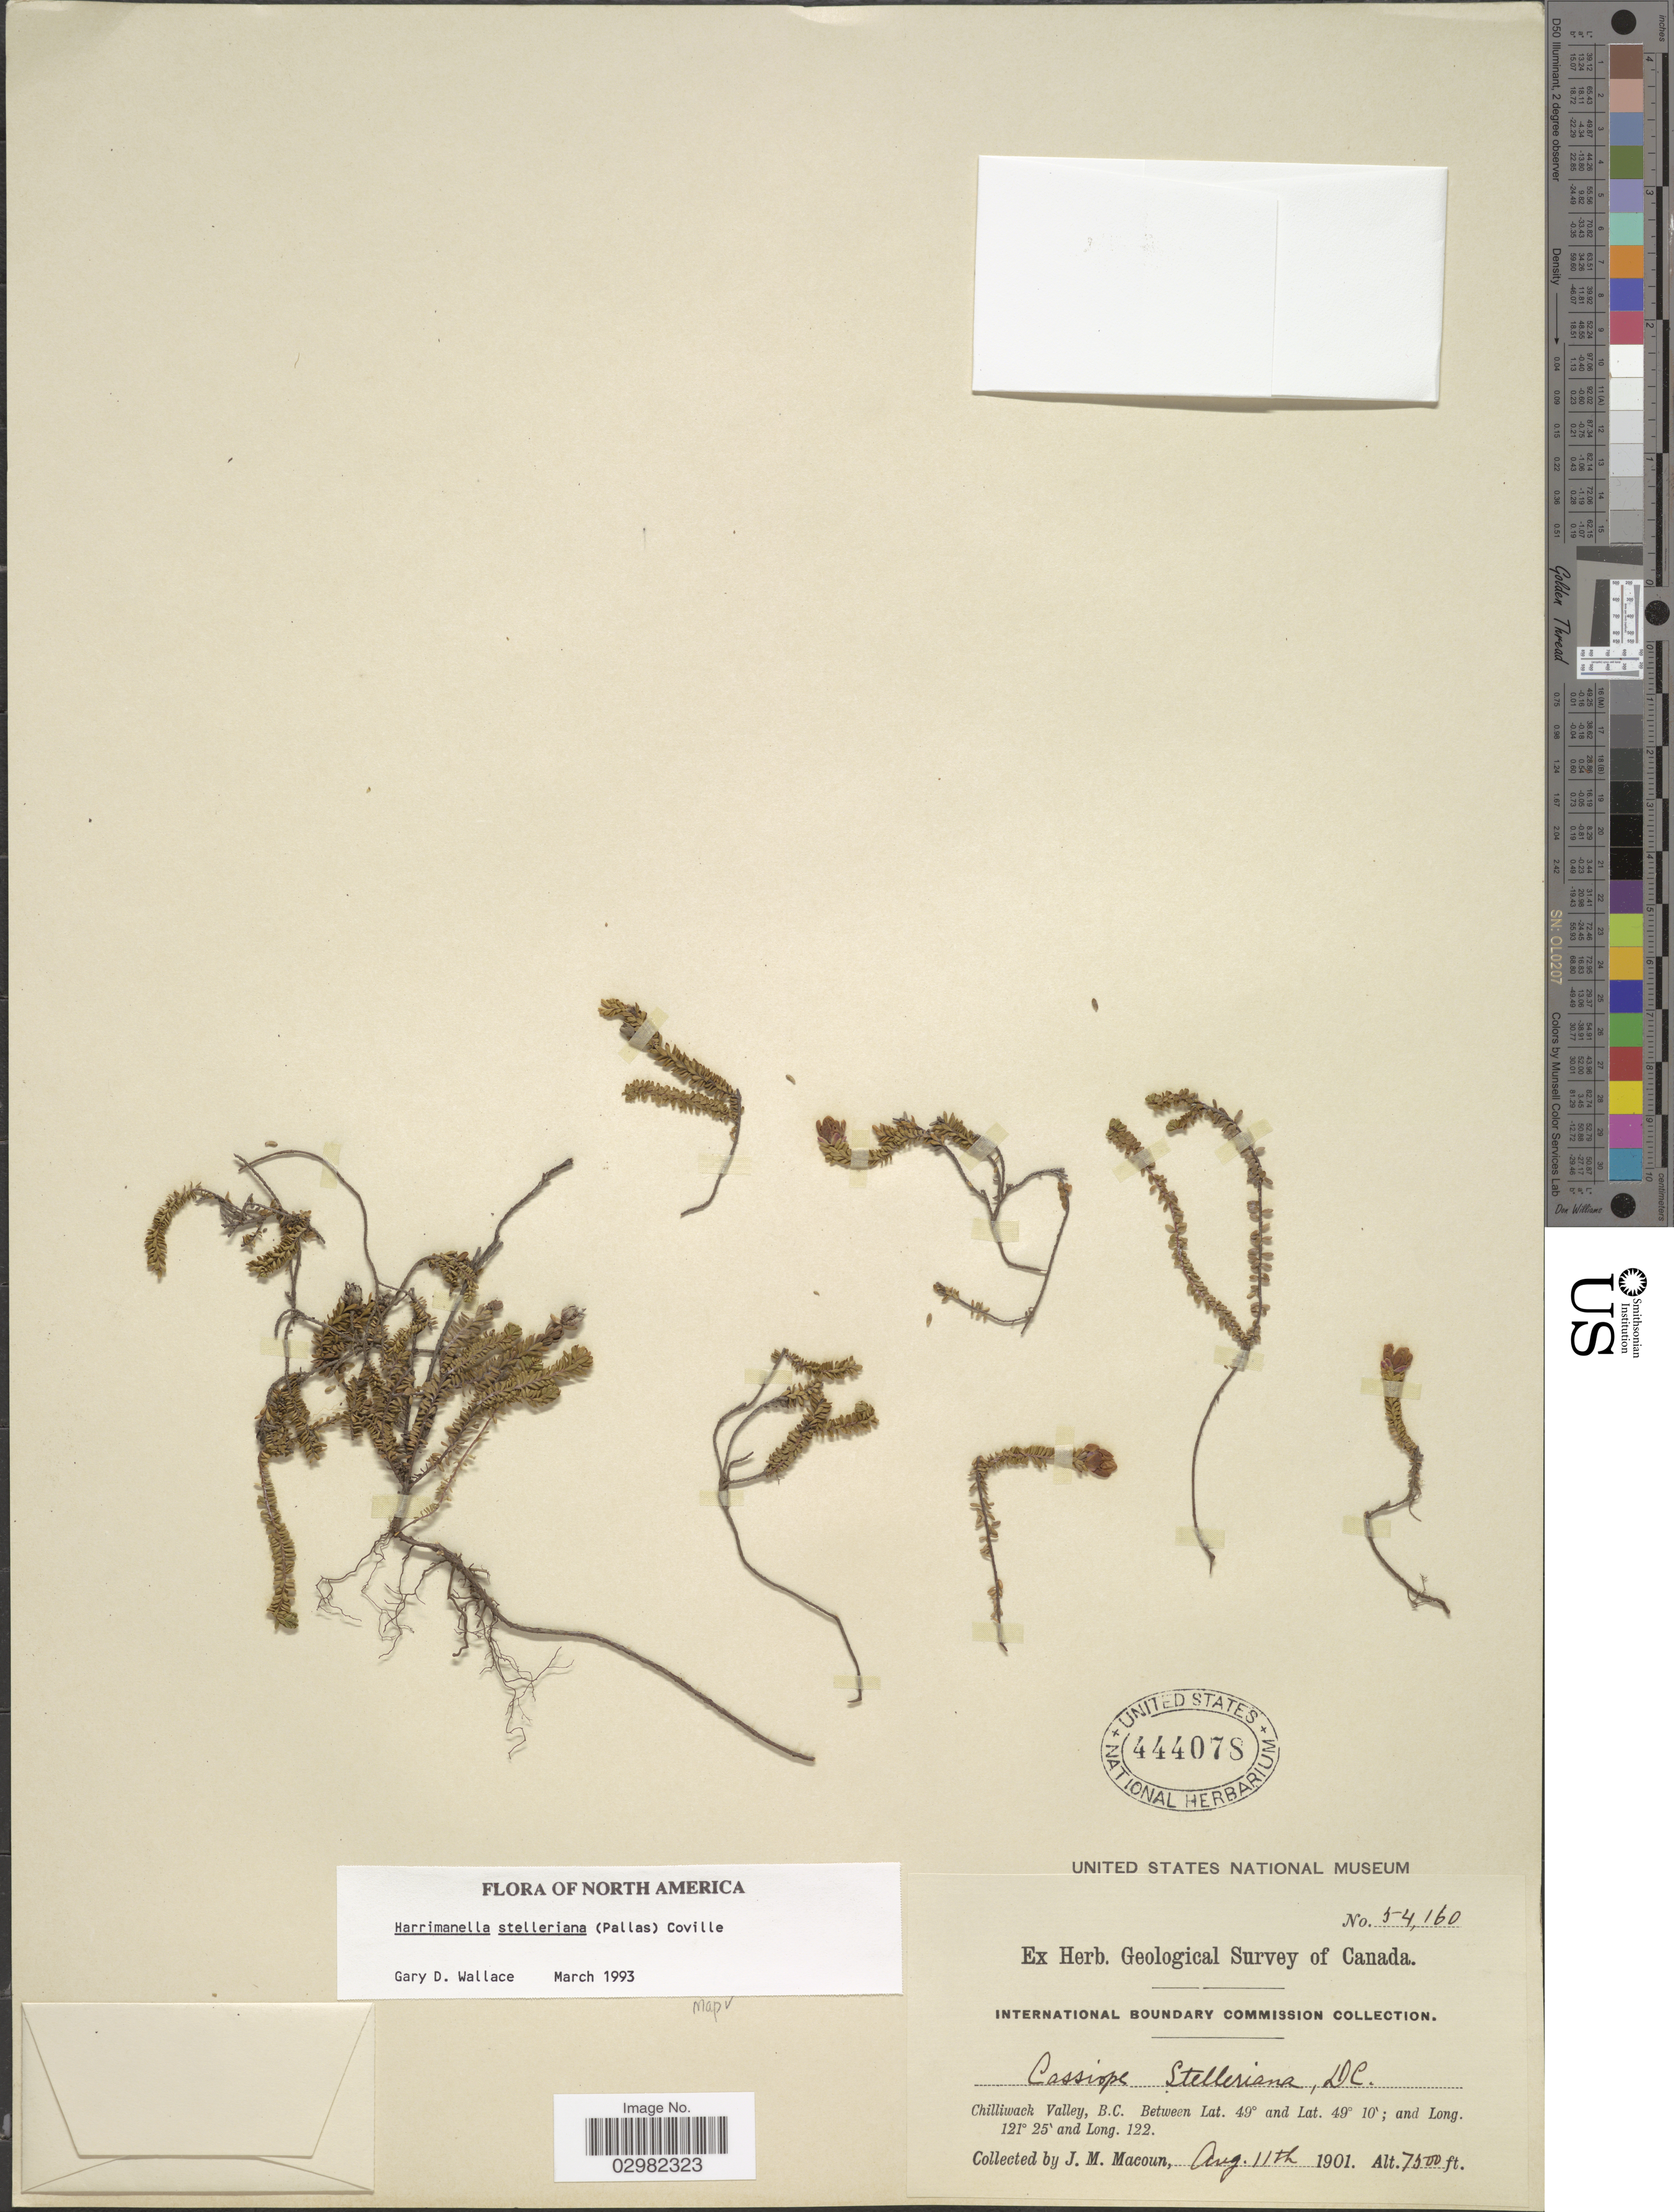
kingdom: Plantae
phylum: Tracheophyta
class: Magnoliopsida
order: Ericales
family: Ericaceae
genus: Harrimanella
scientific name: Harrimanella stelleriana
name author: (Pall.) Coville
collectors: J. M. Macoun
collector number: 54160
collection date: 1901-08-11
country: Canada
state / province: British Columbia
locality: Chilliwack Valley, B.C.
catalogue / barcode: US 444078